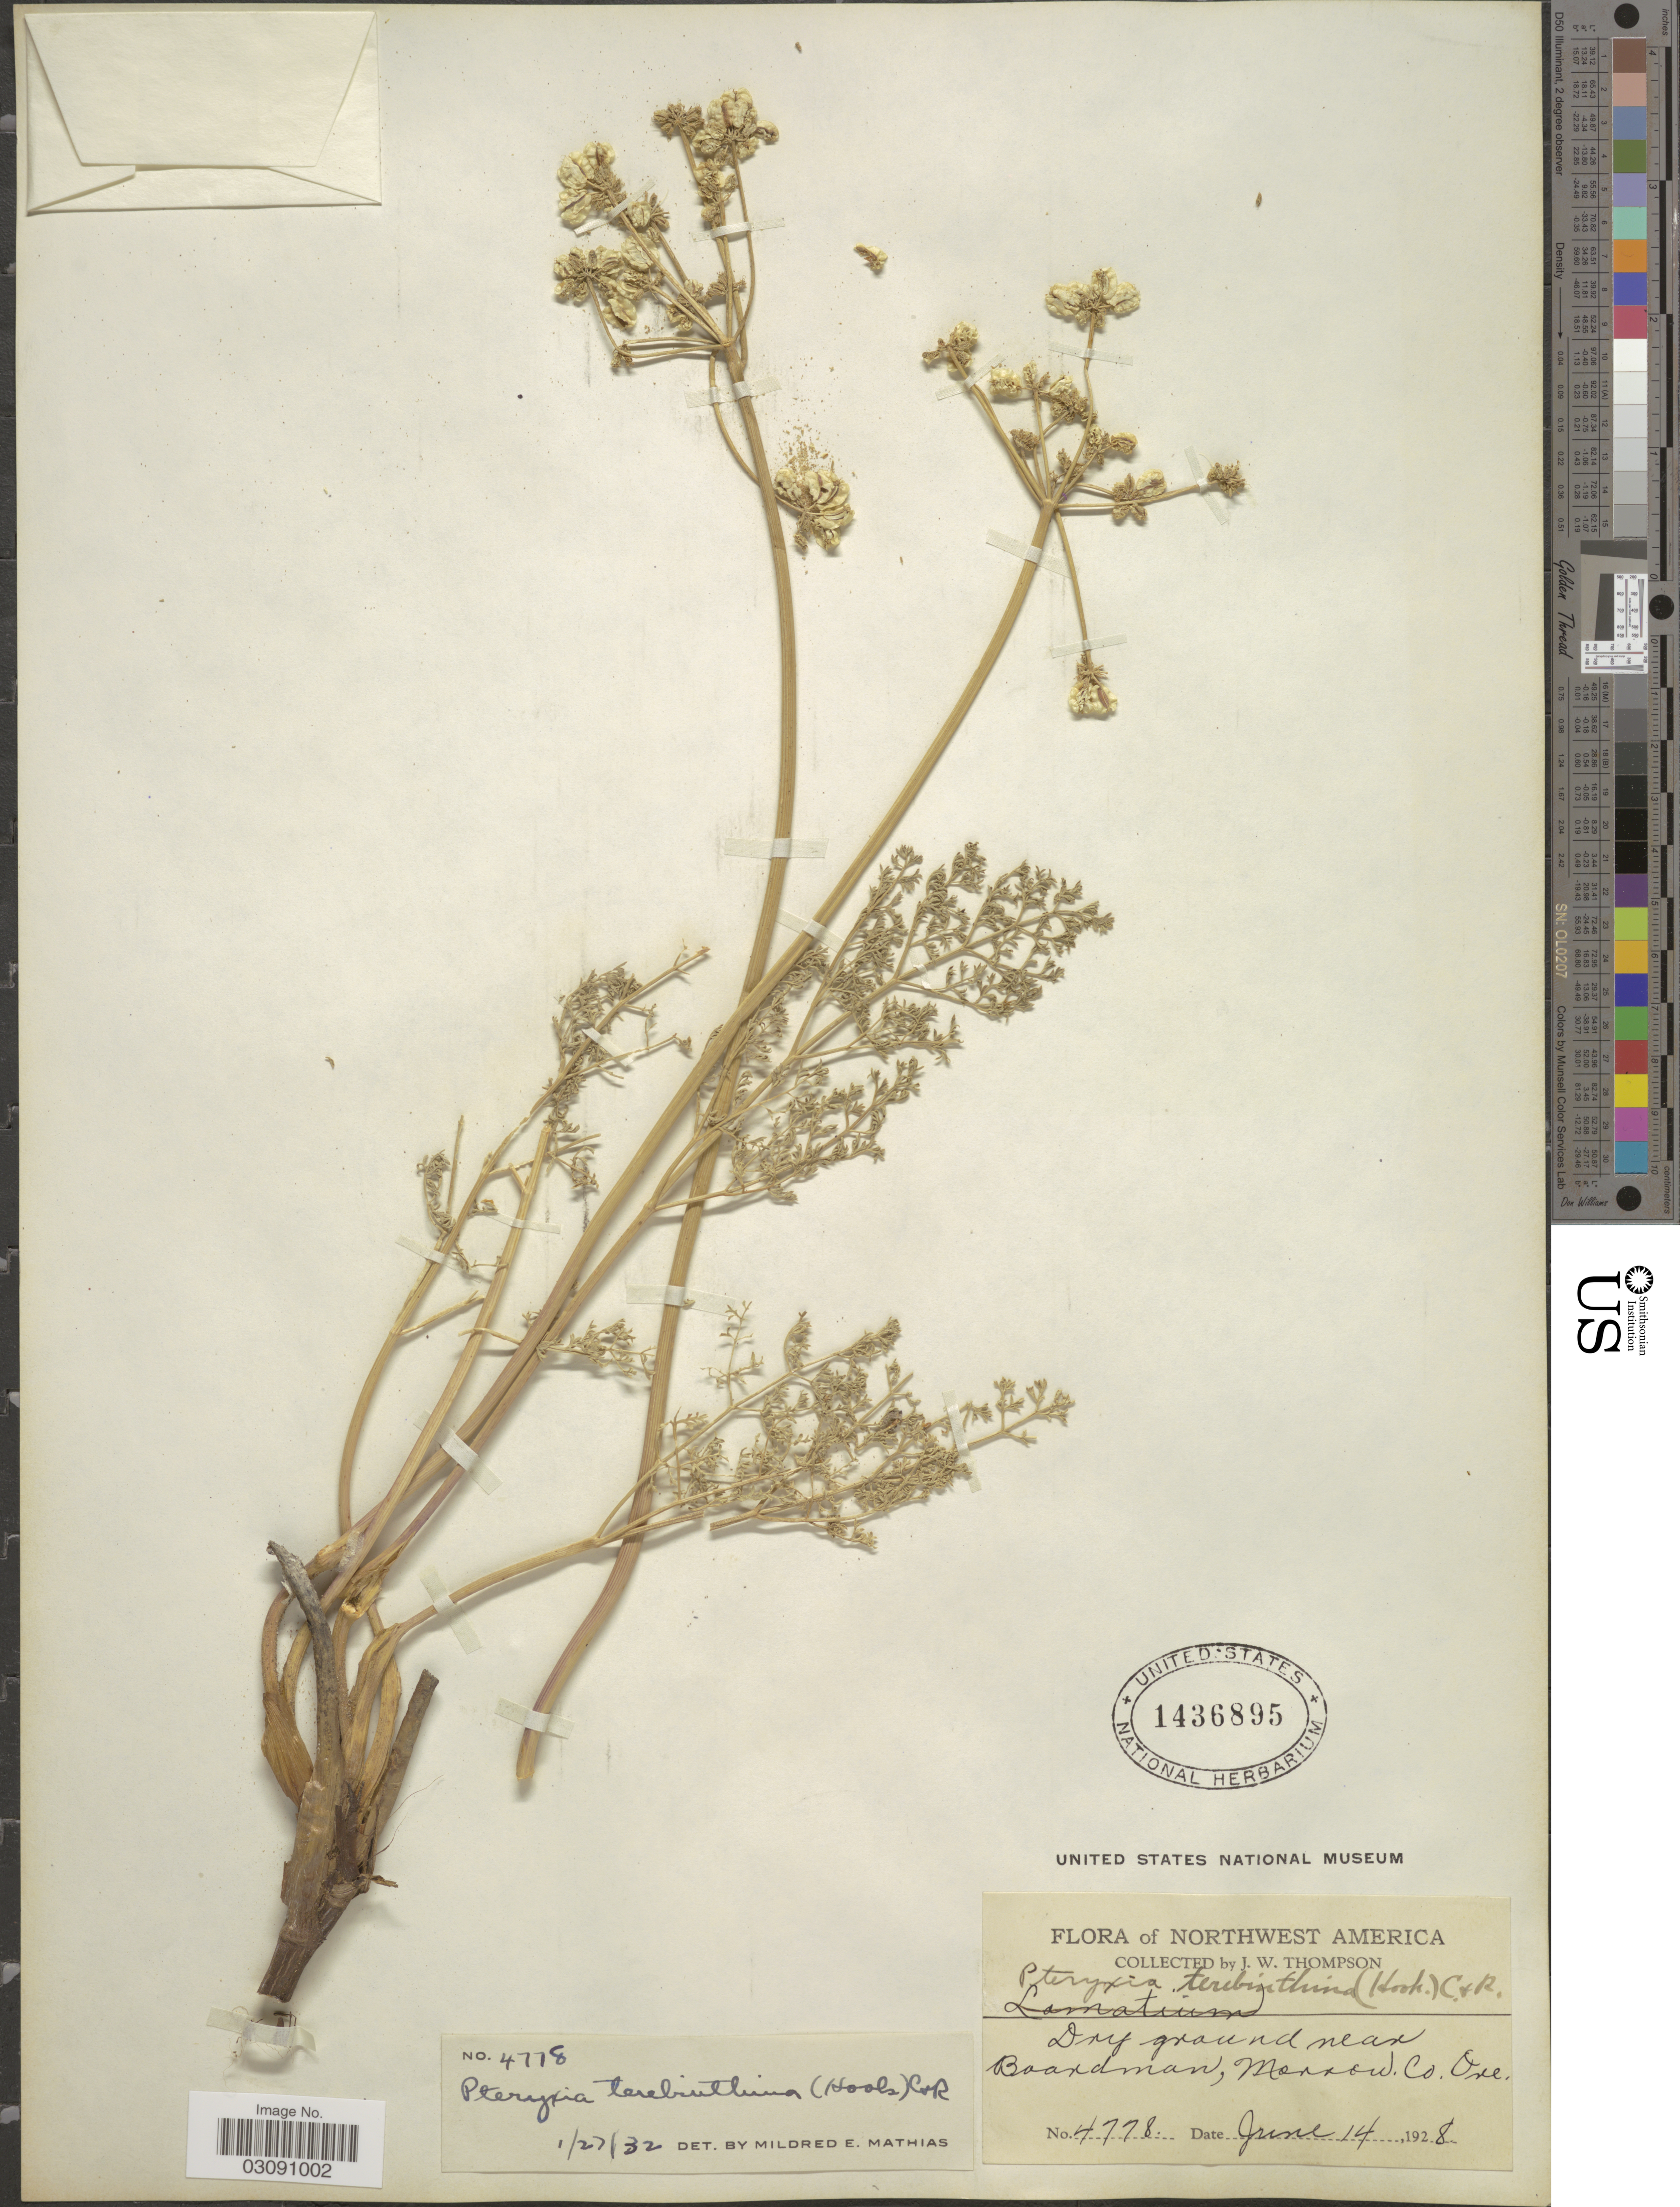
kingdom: Plantae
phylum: Tracheophyta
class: Magnoliopsida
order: Apiales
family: Apiaceae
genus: Pteryxia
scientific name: Pteryxia terebinthina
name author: (Hook.) J.M. Coult. & Rose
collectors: J. Thompson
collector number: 4778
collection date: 1928-06-14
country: United States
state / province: Oregon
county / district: Morrow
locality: Northwest America, Dry ground near Boardman, Morrow Co.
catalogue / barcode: US 1436895